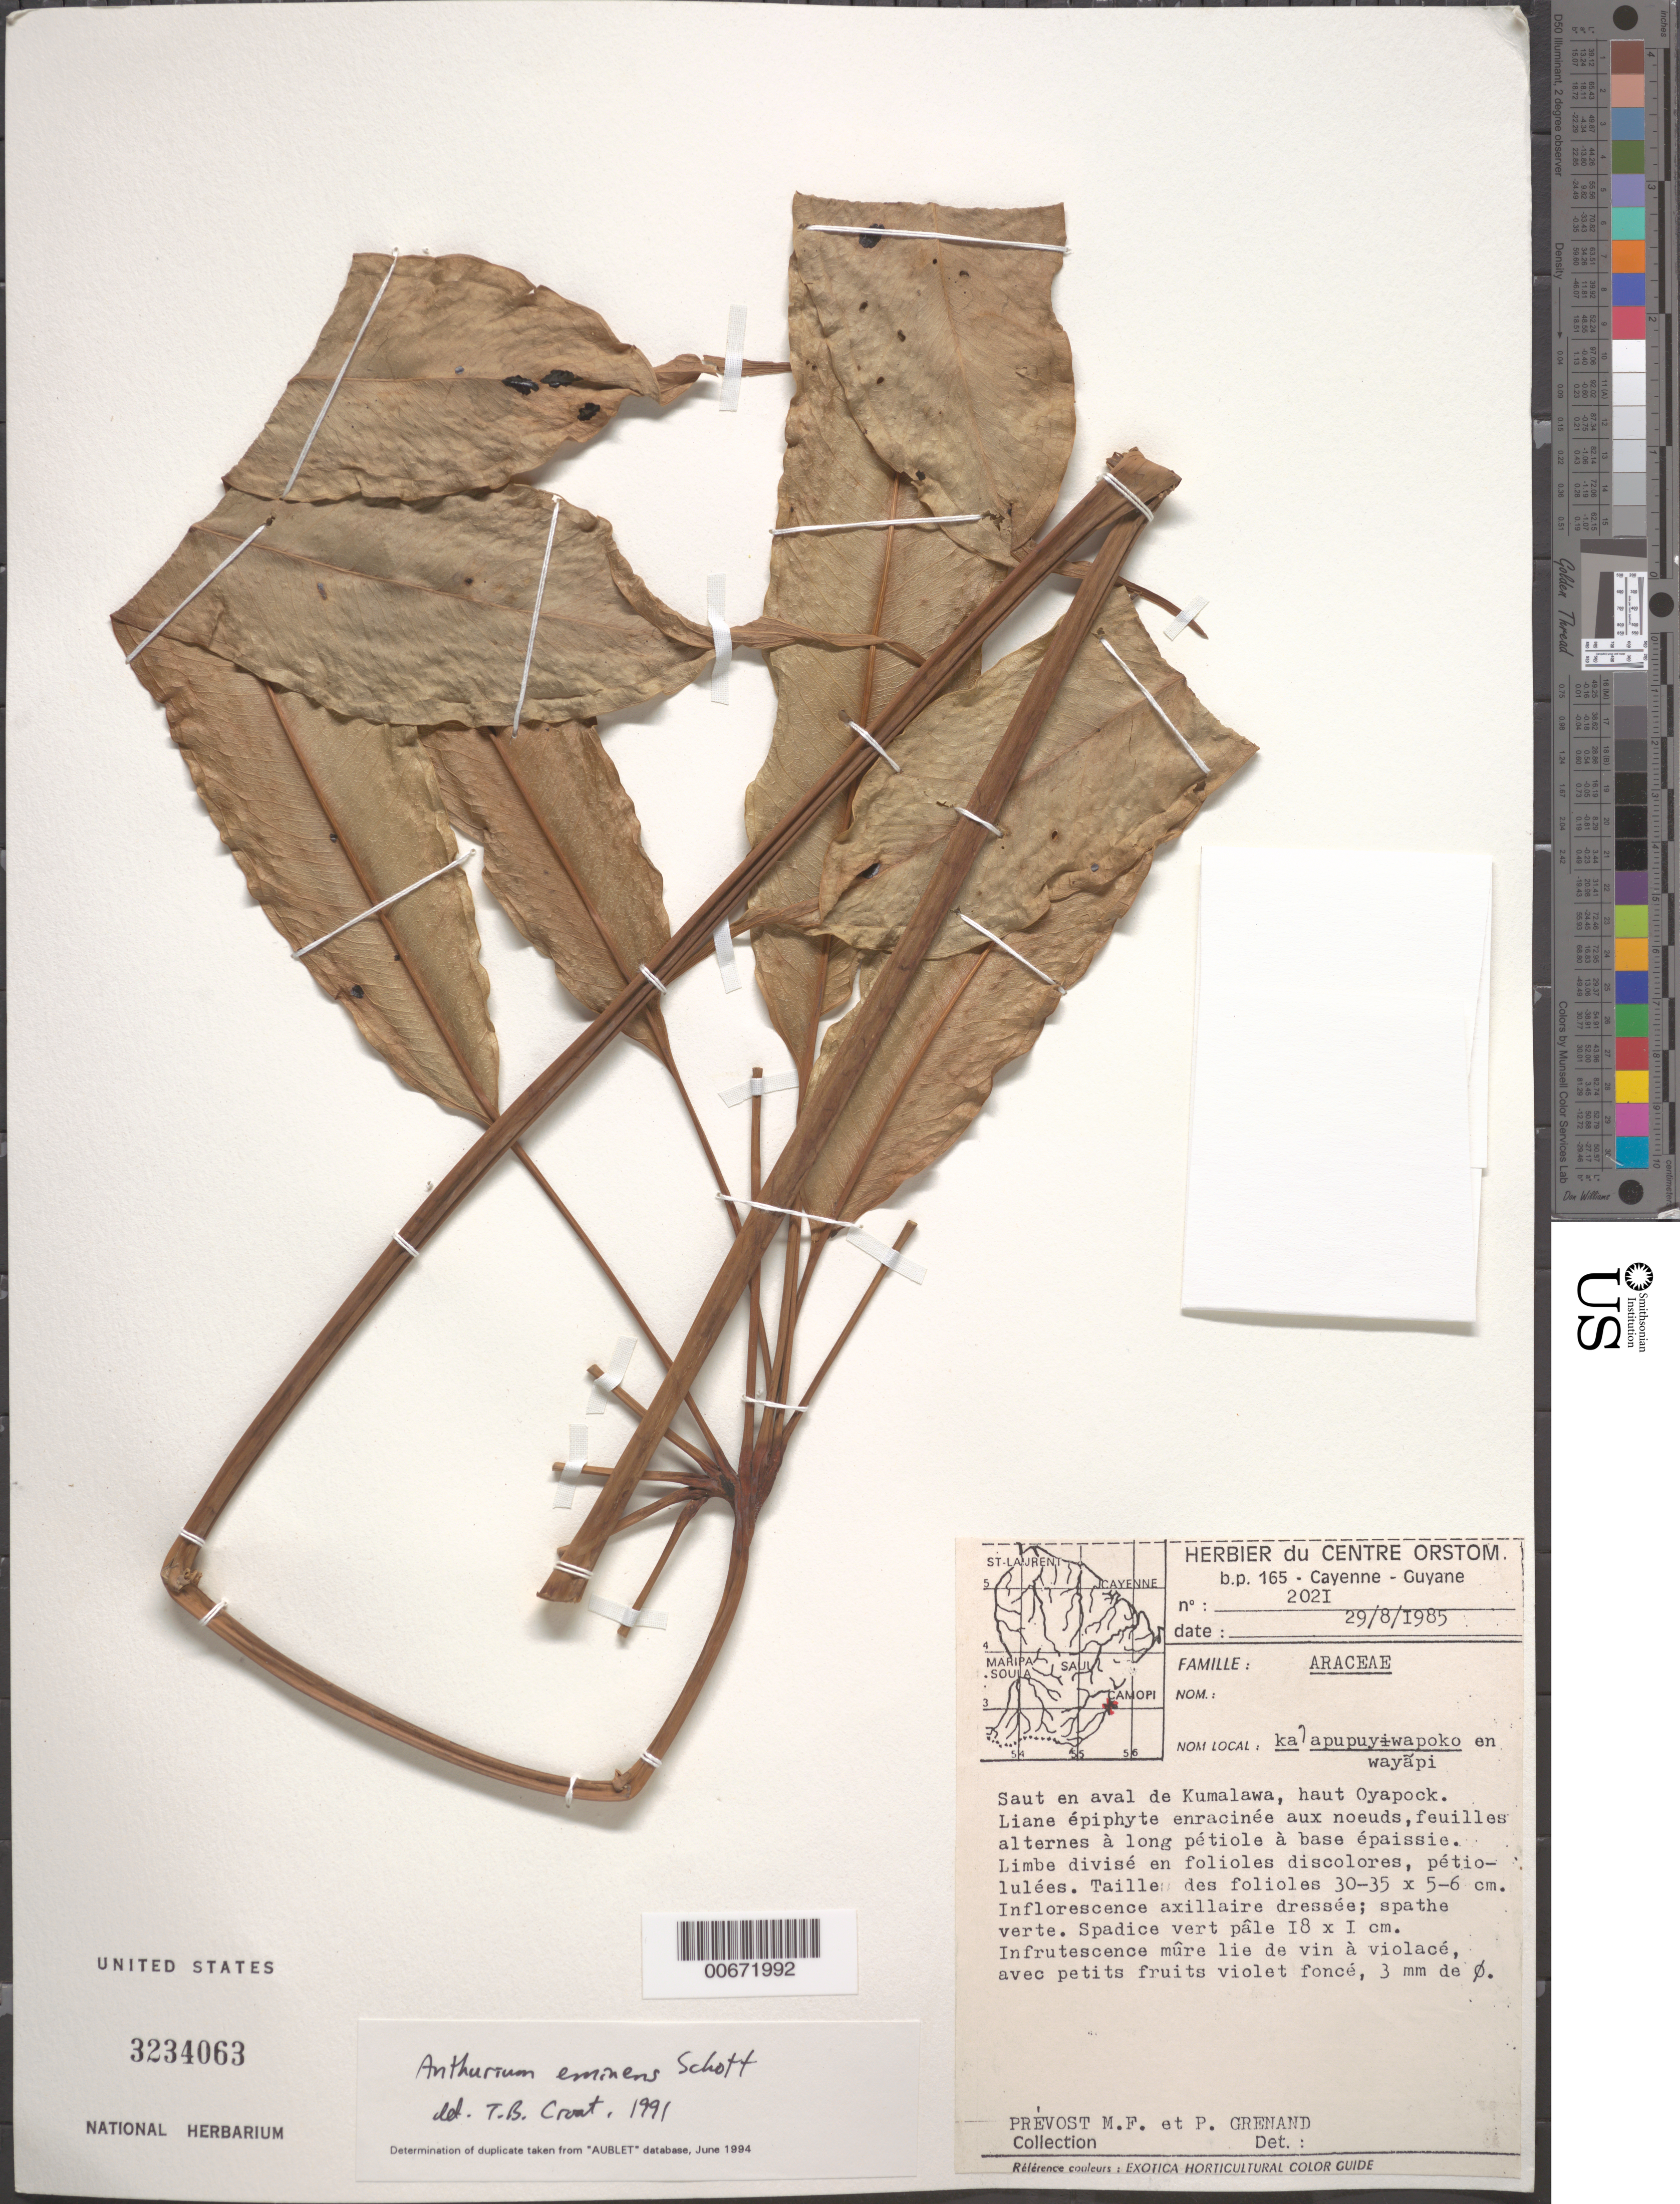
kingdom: Plantae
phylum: Tracheophyta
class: Liliopsida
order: Alismatales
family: Araceae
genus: Anthurium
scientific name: Anthurium eminens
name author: Schott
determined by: Croat, Thomas B., Missouri Botanical Garden (MO)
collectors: M.-F. Prévost & P. Grenand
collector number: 2021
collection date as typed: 29-Aug-85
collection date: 1985-08-29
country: French Guiana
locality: Saut Koumalawa, Haut Oyapock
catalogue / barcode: US 3234063